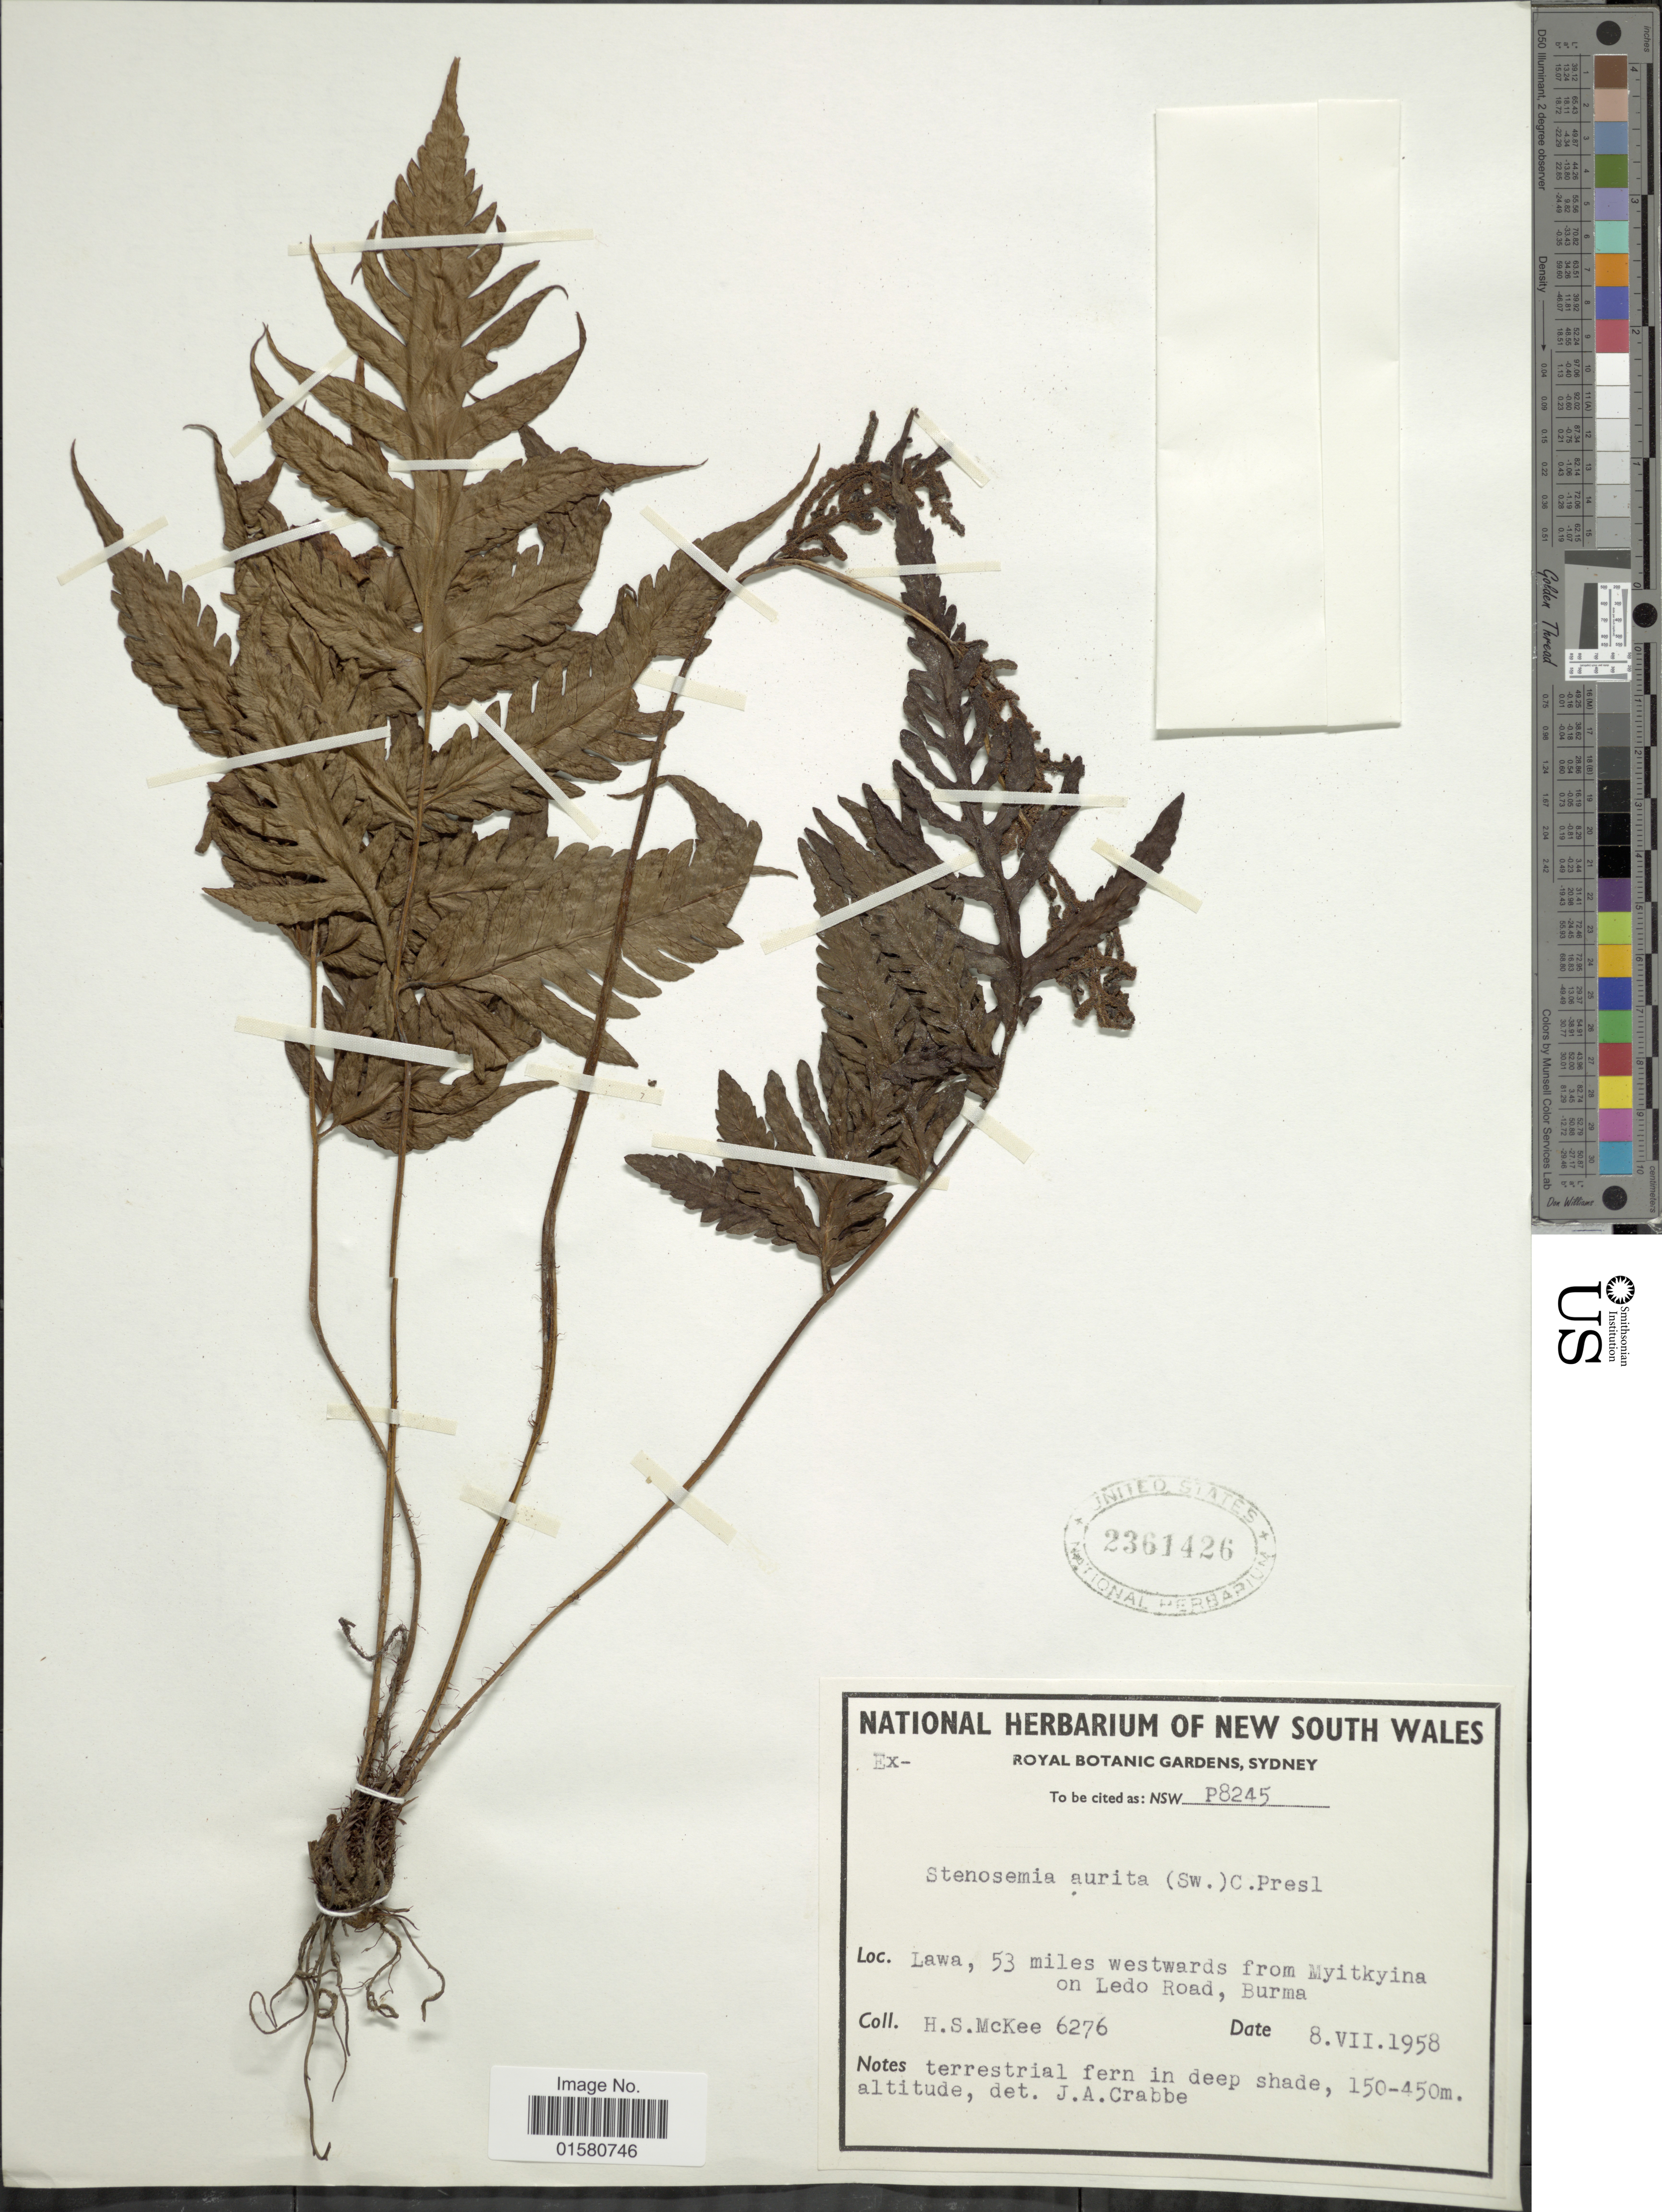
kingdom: Plantae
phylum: Tracheophyta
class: Polypodiopsida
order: Polypodiales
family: Tectariaceae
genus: Tectaria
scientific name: Tectaria aurita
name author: (Sw.) Chandra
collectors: H. S. McKee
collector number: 6276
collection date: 1958-07-08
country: Myanmar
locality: Lawa, 53 miles westwards from Myitkyina on Ledo road, Burma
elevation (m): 150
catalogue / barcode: US 2361426